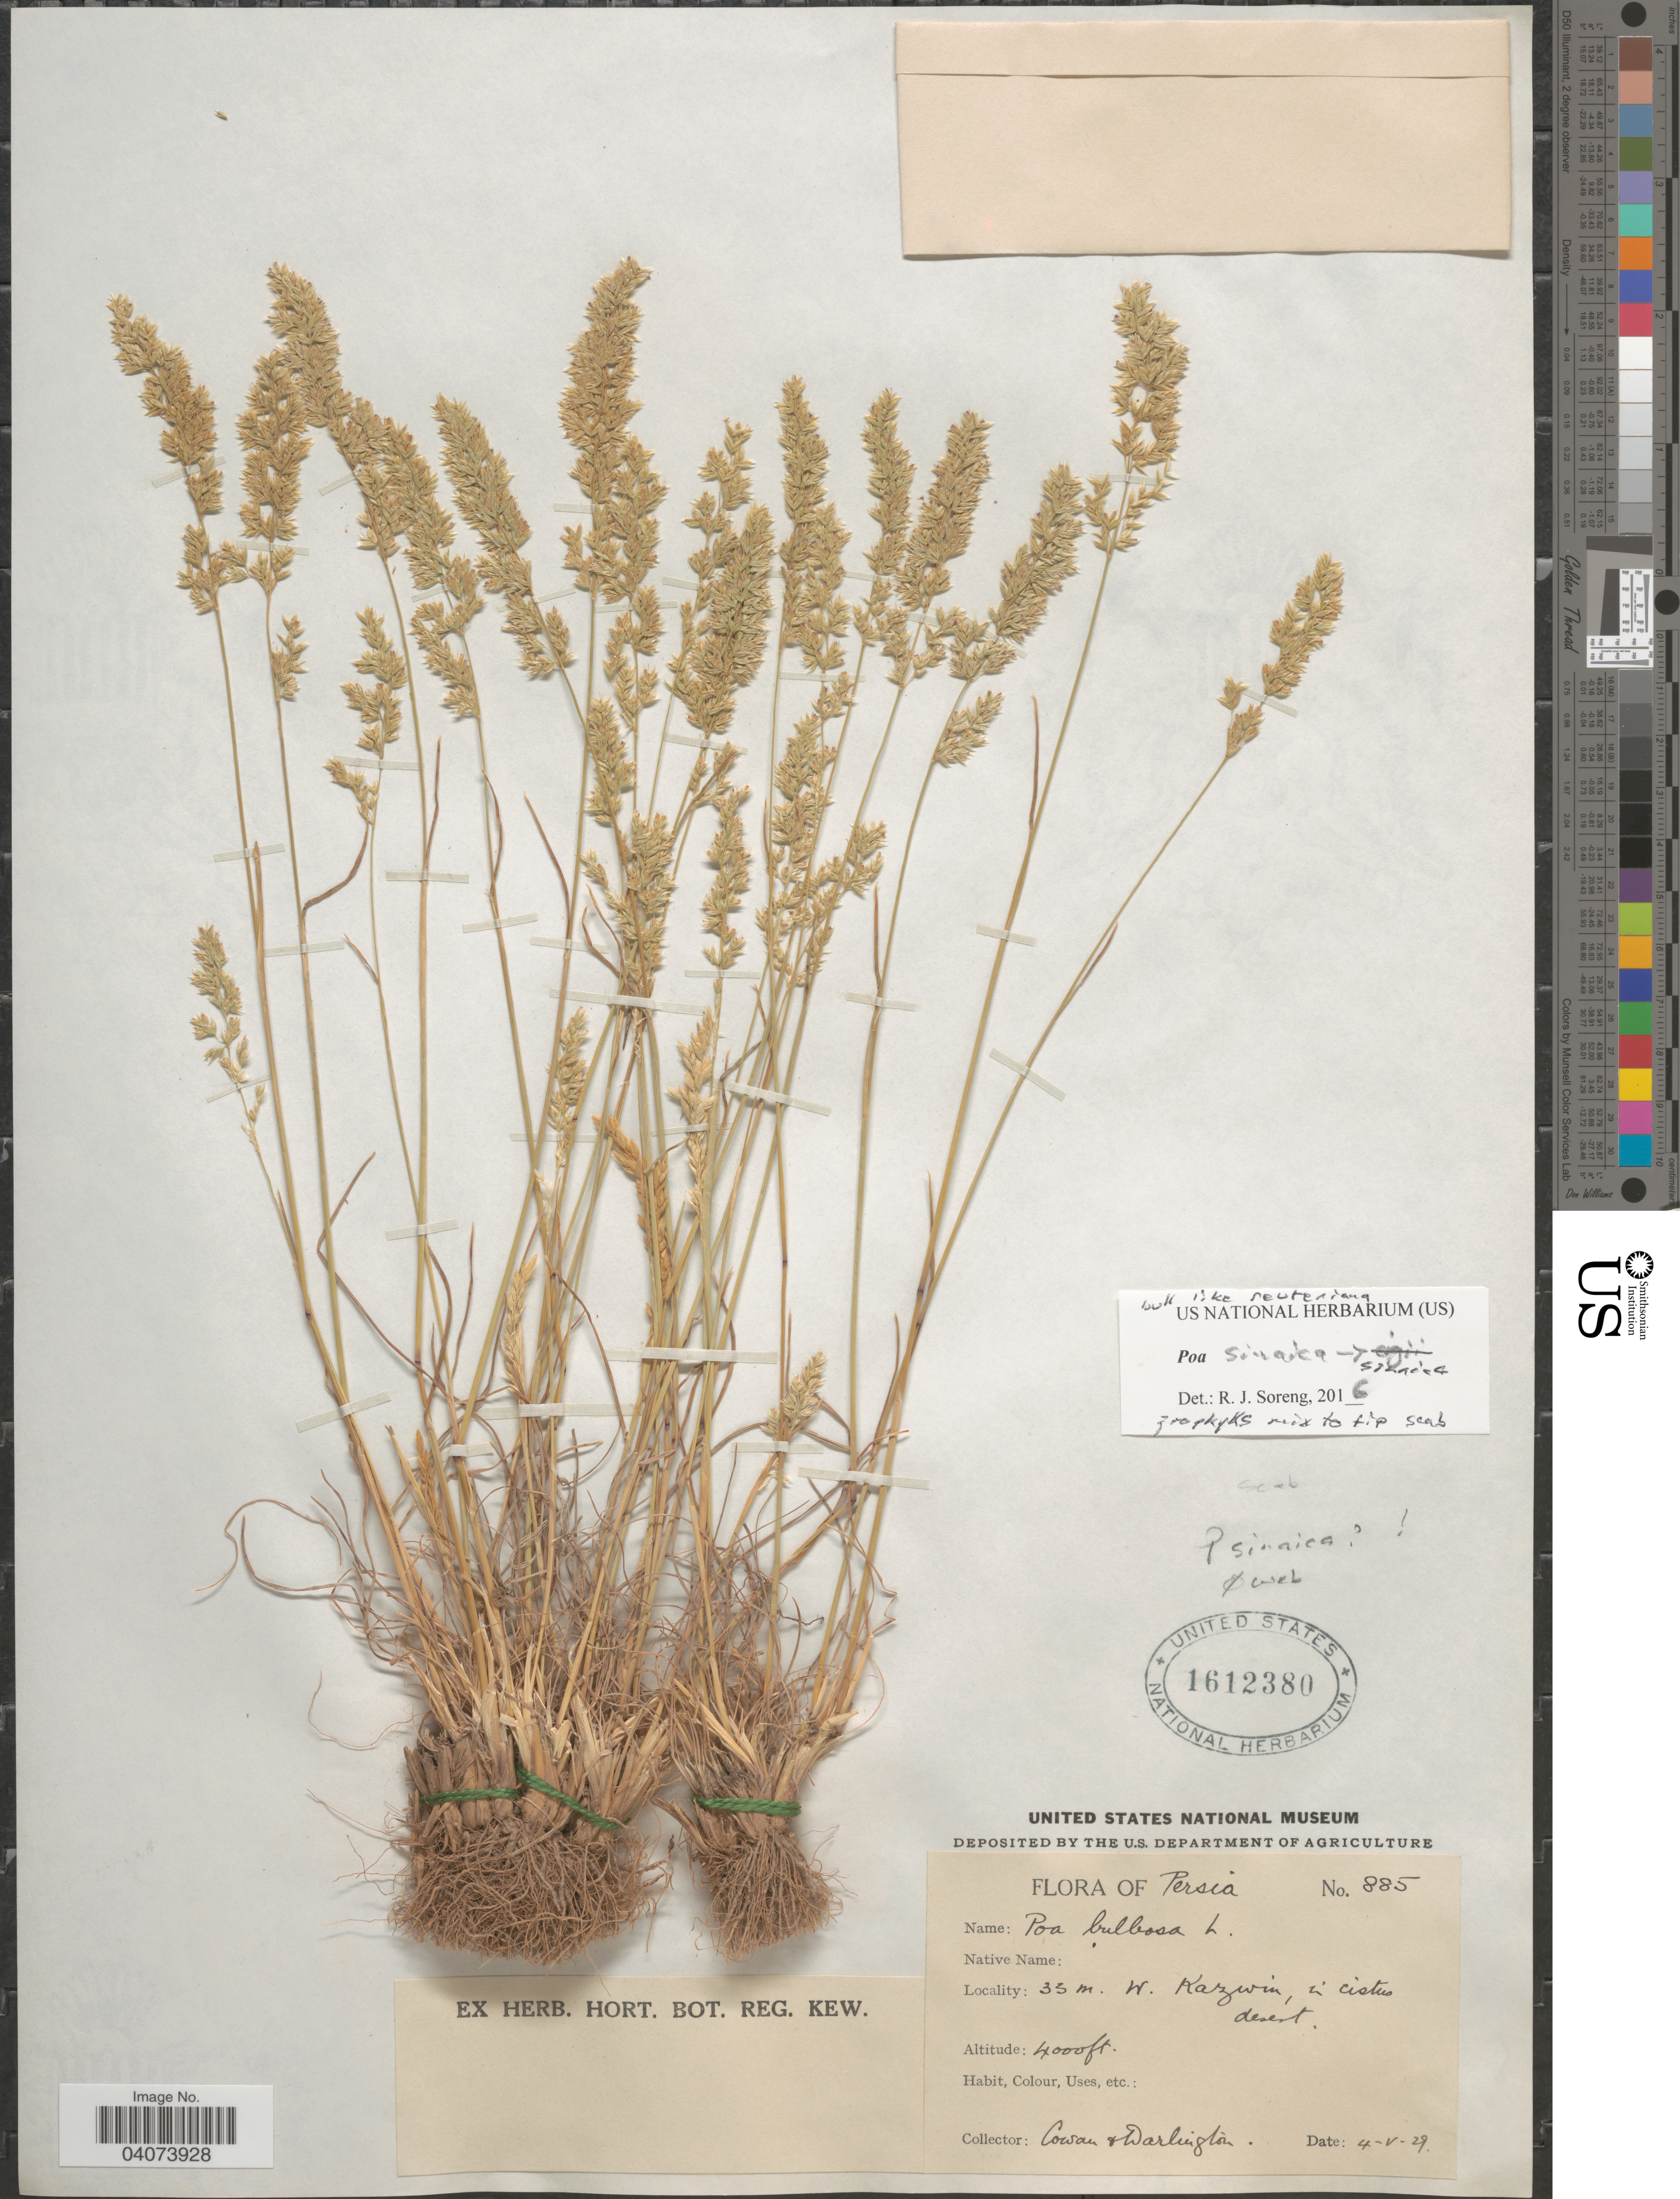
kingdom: Plantae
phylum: Tracheophyta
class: Liliopsida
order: Poales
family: Poaceae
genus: Poa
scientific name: Poa sinaica var. sinaica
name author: Steud.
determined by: Soreng, Robert J., Research Associate (BOT), Smithsonian Institution - National Museum of Natural History (UNITED STATES)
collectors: Cowan & Darlington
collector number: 885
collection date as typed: Transcribed d/m/y: 4/5/29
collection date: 1929-05-04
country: Iran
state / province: Qazvin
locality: Persia. 33 m. W. Kazwin, in cistus desert.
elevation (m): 1219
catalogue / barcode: US 1612380